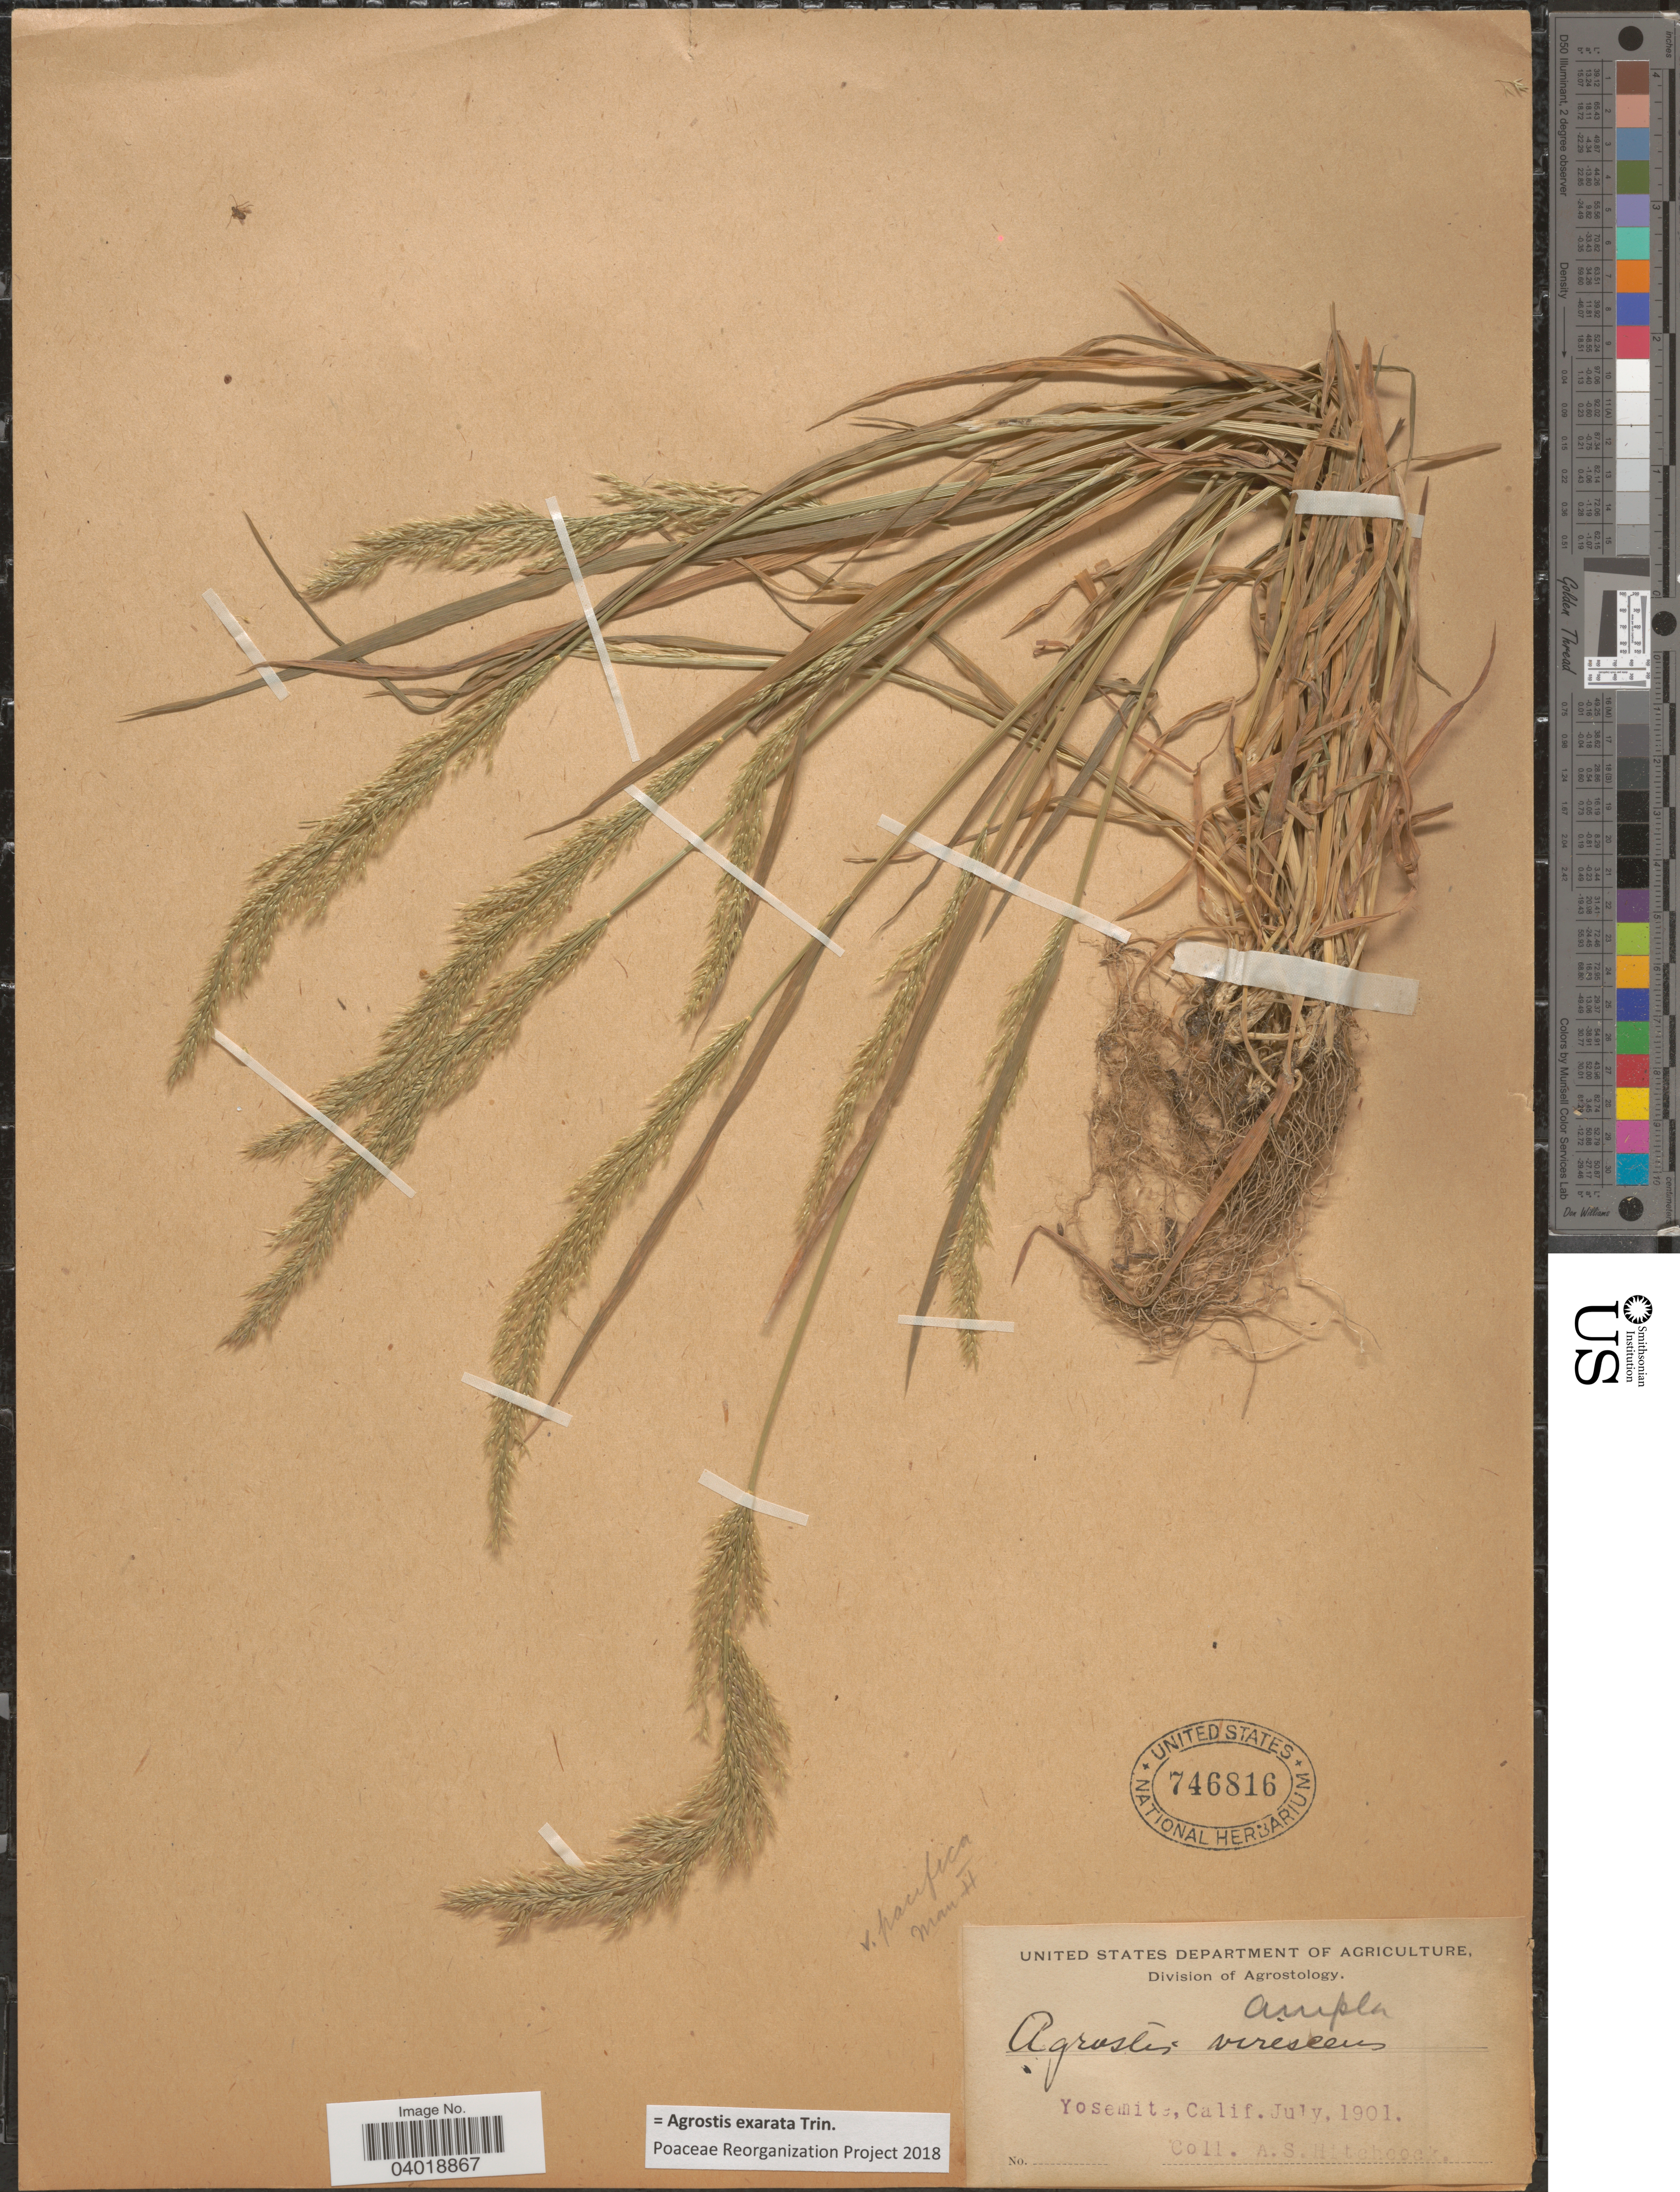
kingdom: Plantae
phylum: Tracheophyta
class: Liliopsida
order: Poales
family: Poaceae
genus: Agrostis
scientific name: Agrostis exarata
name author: Trin.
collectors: A. S. Hitchcock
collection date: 1901-07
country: United States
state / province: California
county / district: Mariposa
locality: Yosemite.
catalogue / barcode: US 746816